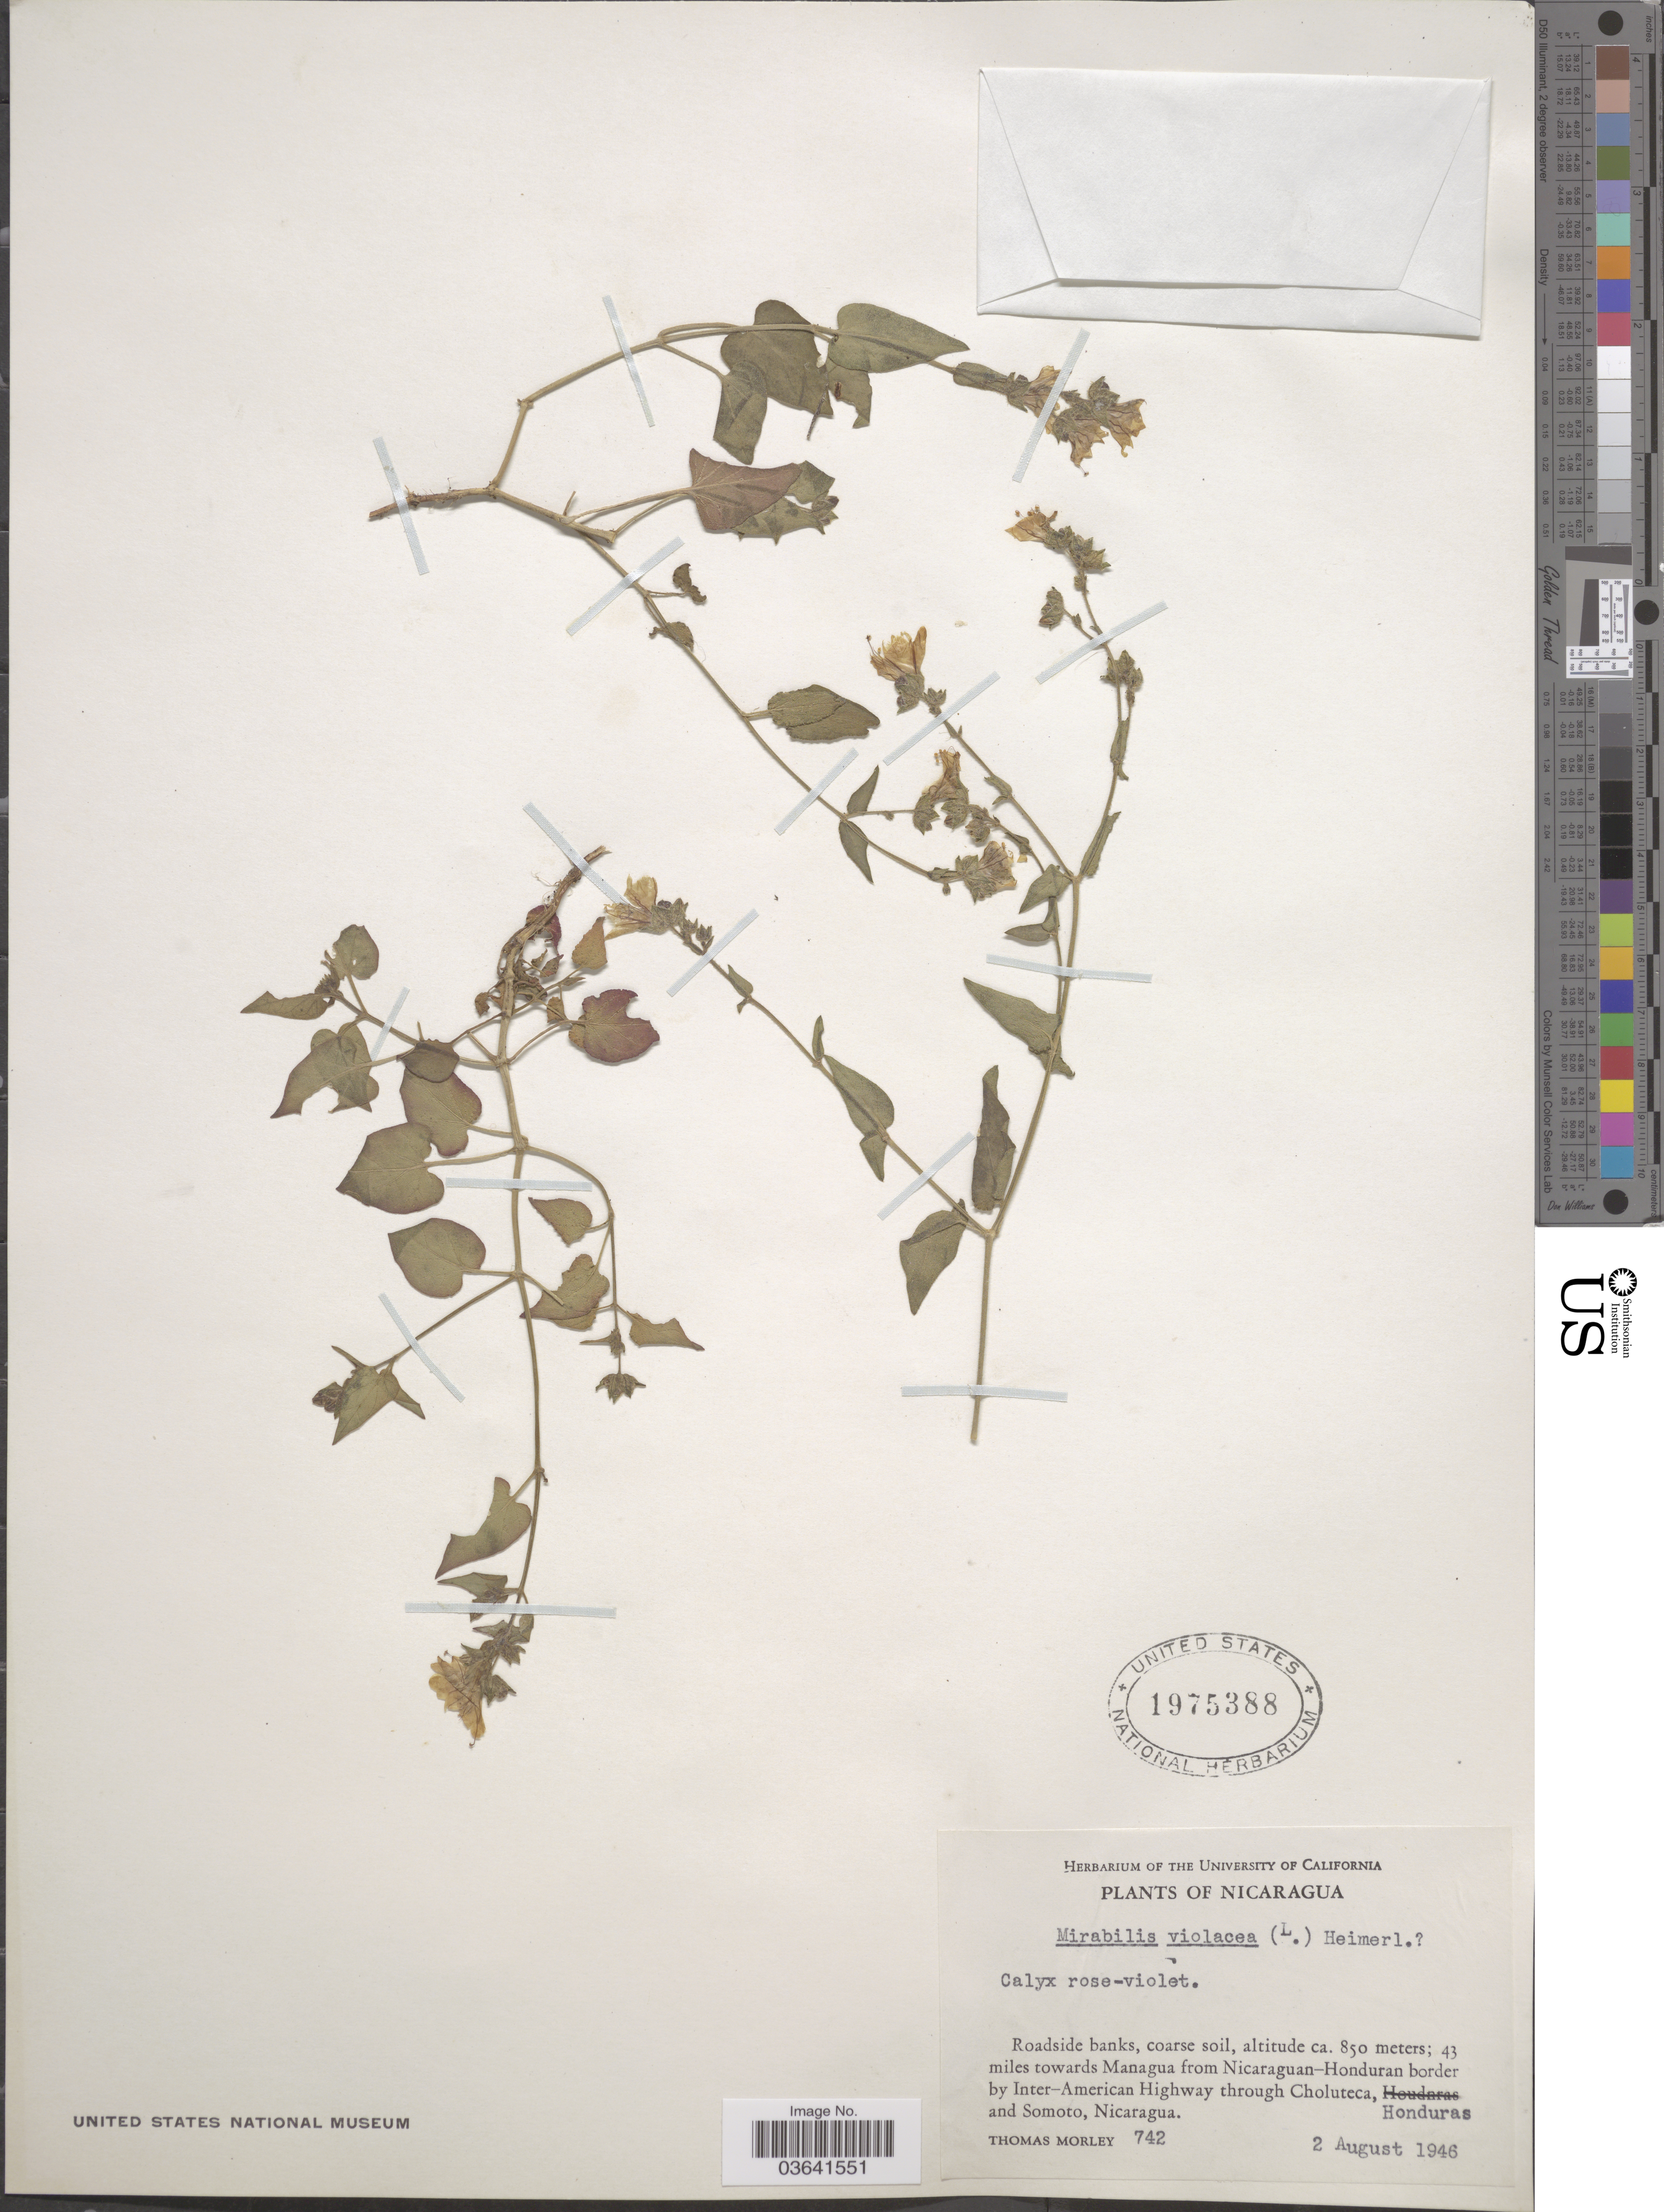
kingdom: Plantae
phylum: Tracheophyta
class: Magnoliopsida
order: Caryophyllales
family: Nyctaginaceae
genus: Mirabilis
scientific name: Mirabilis violacea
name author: (L.) Heimerl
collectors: T. Morley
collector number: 742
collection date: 1946-08-02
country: Nicaragua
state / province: Managua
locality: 43 miles towards Managua from Nicaragua-Honduran border by Inter-American Highway through Choluteca, Honduras and Somoto, Nicaragua.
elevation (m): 850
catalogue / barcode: US 1975388